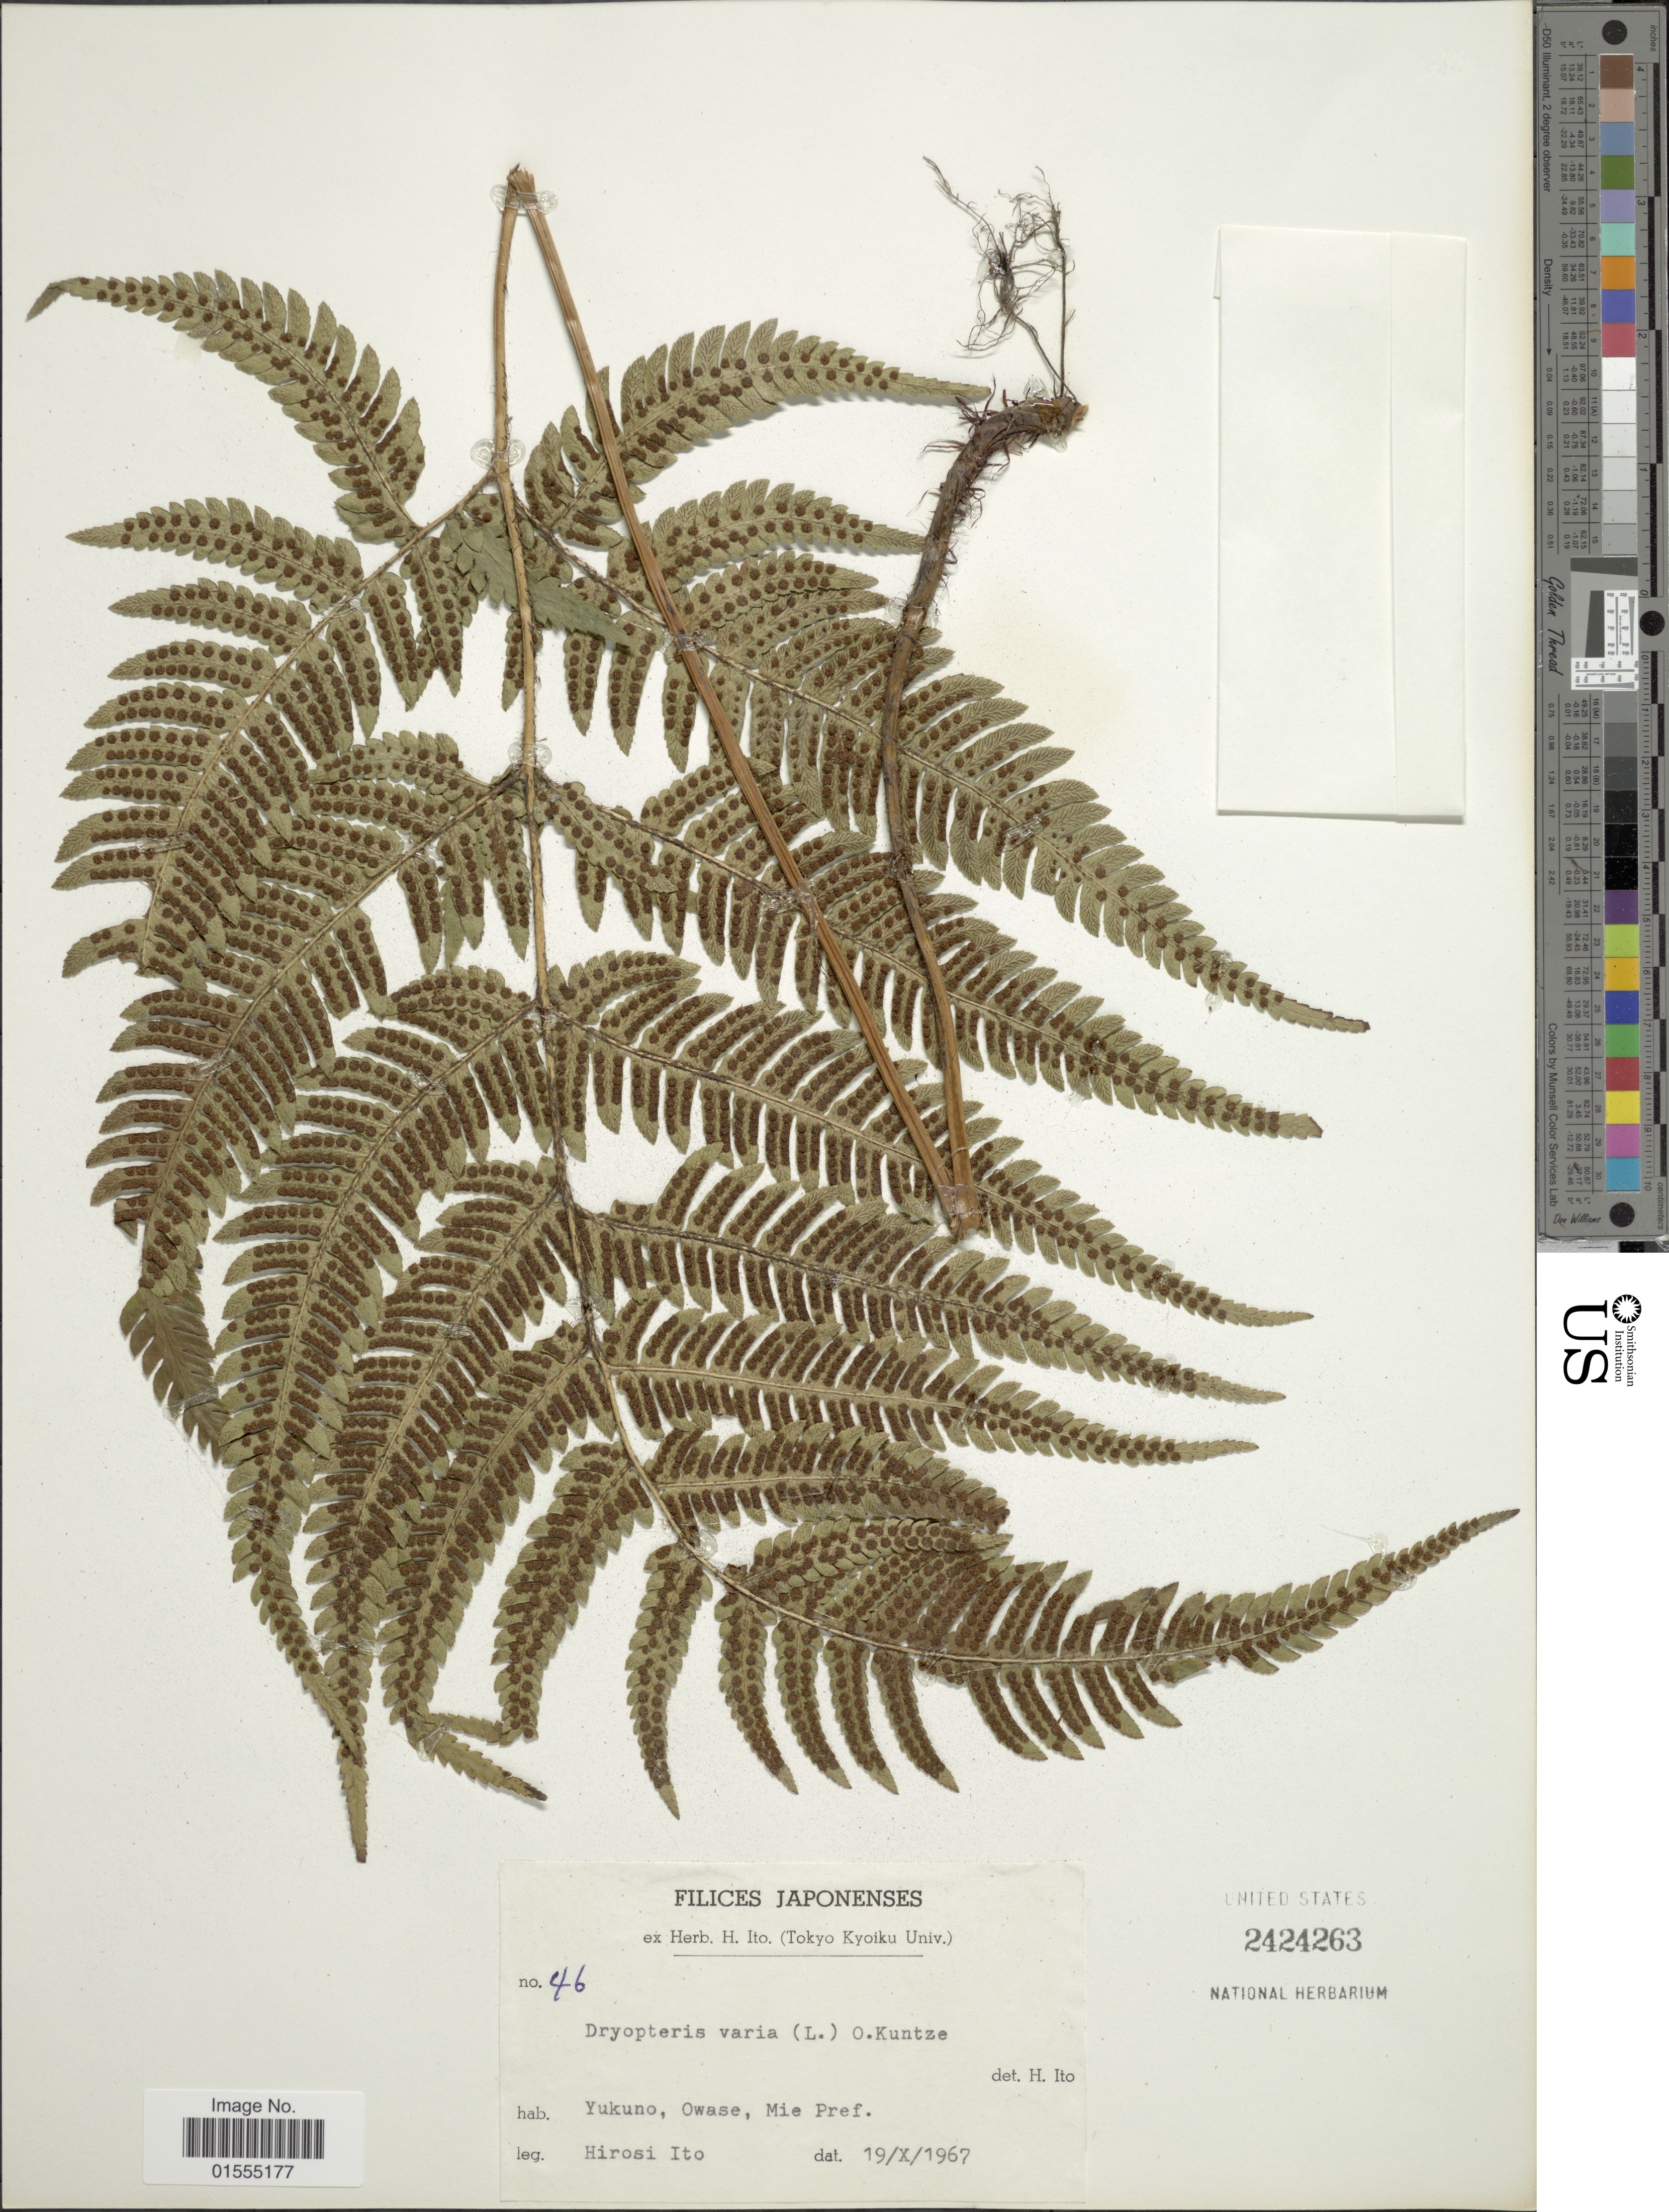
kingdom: Plantae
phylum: Tracheophyta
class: Polypodiopsida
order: Polypodiales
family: Dryopteridaceae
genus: Dryopteris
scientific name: Dryopteris varia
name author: (L.) Kuntze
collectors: H. Itô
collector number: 46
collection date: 1967-10-19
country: Japan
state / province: Mie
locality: Yukuno, Owase, Mie Pref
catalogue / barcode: US 2424263